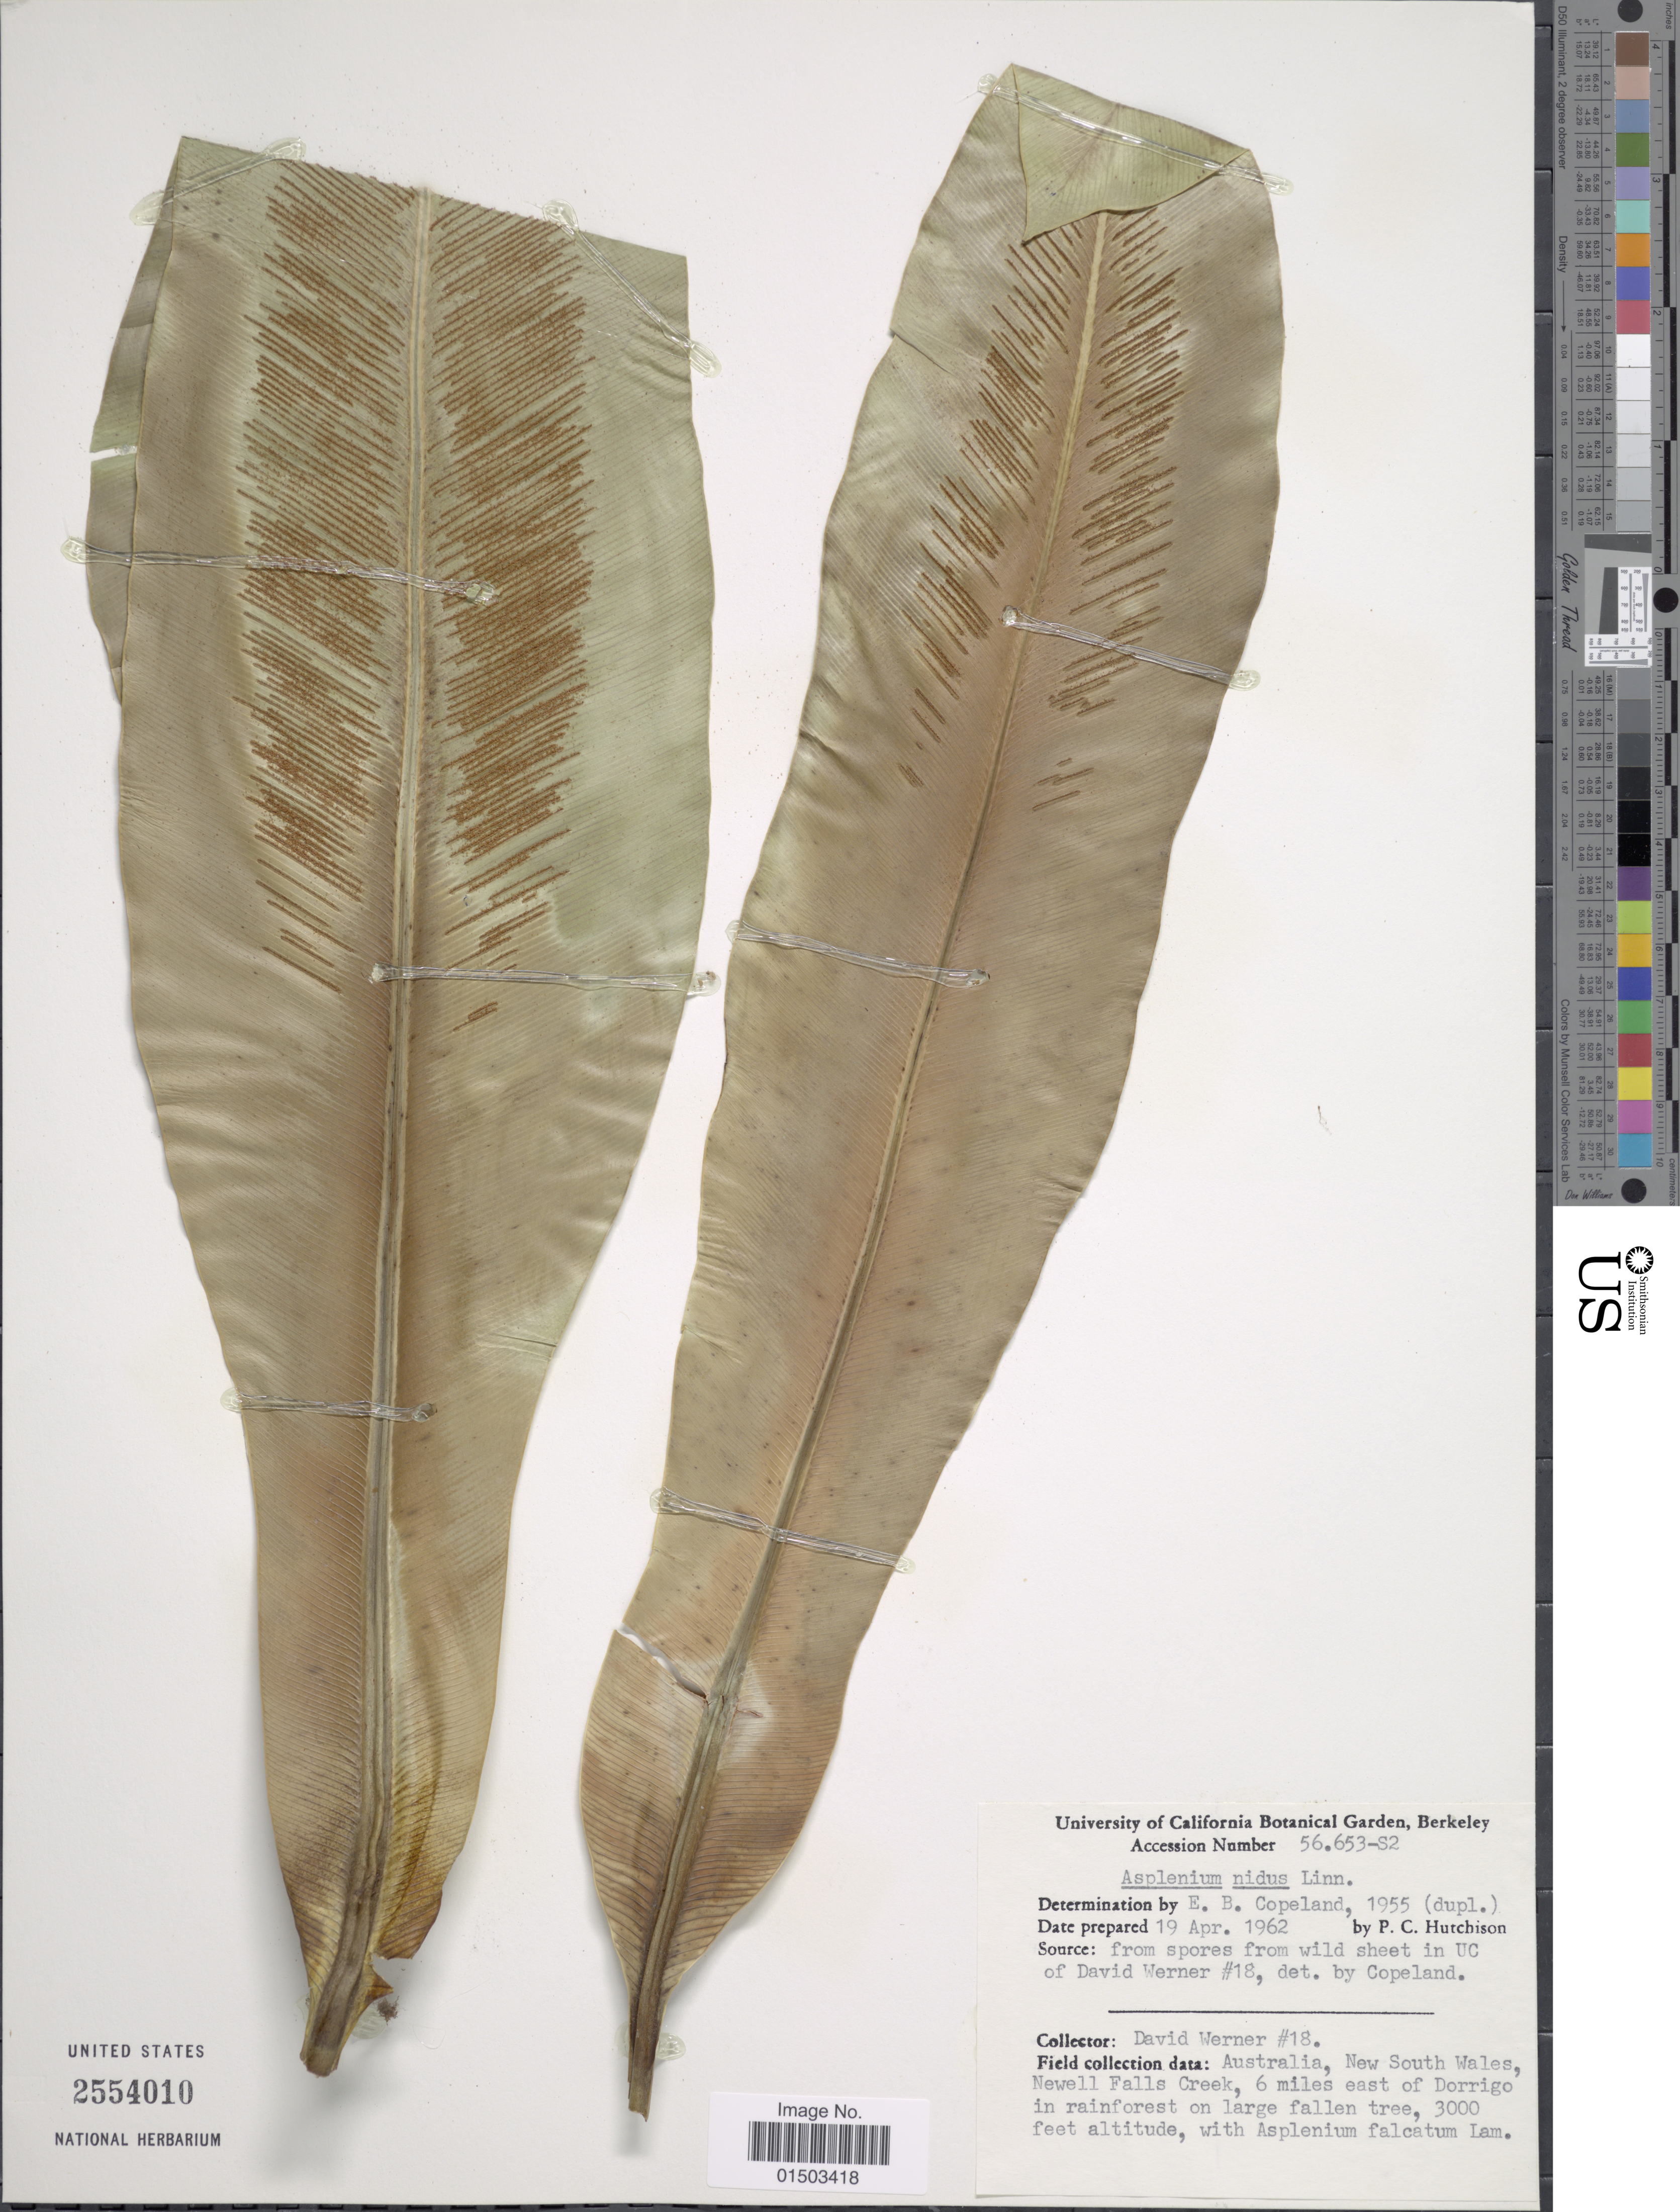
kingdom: Plantae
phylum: Tracheophyta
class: Polypodiopsida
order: Polypodiales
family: Aspleniaceae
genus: Asplenium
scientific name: Asplenium nidus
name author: L.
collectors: P. C. Hutchison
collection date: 1962-04-19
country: United States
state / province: California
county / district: Alameda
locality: University of California Botanical Garden, Berkeley, Accession number 56.653-S2.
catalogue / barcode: US 2554010